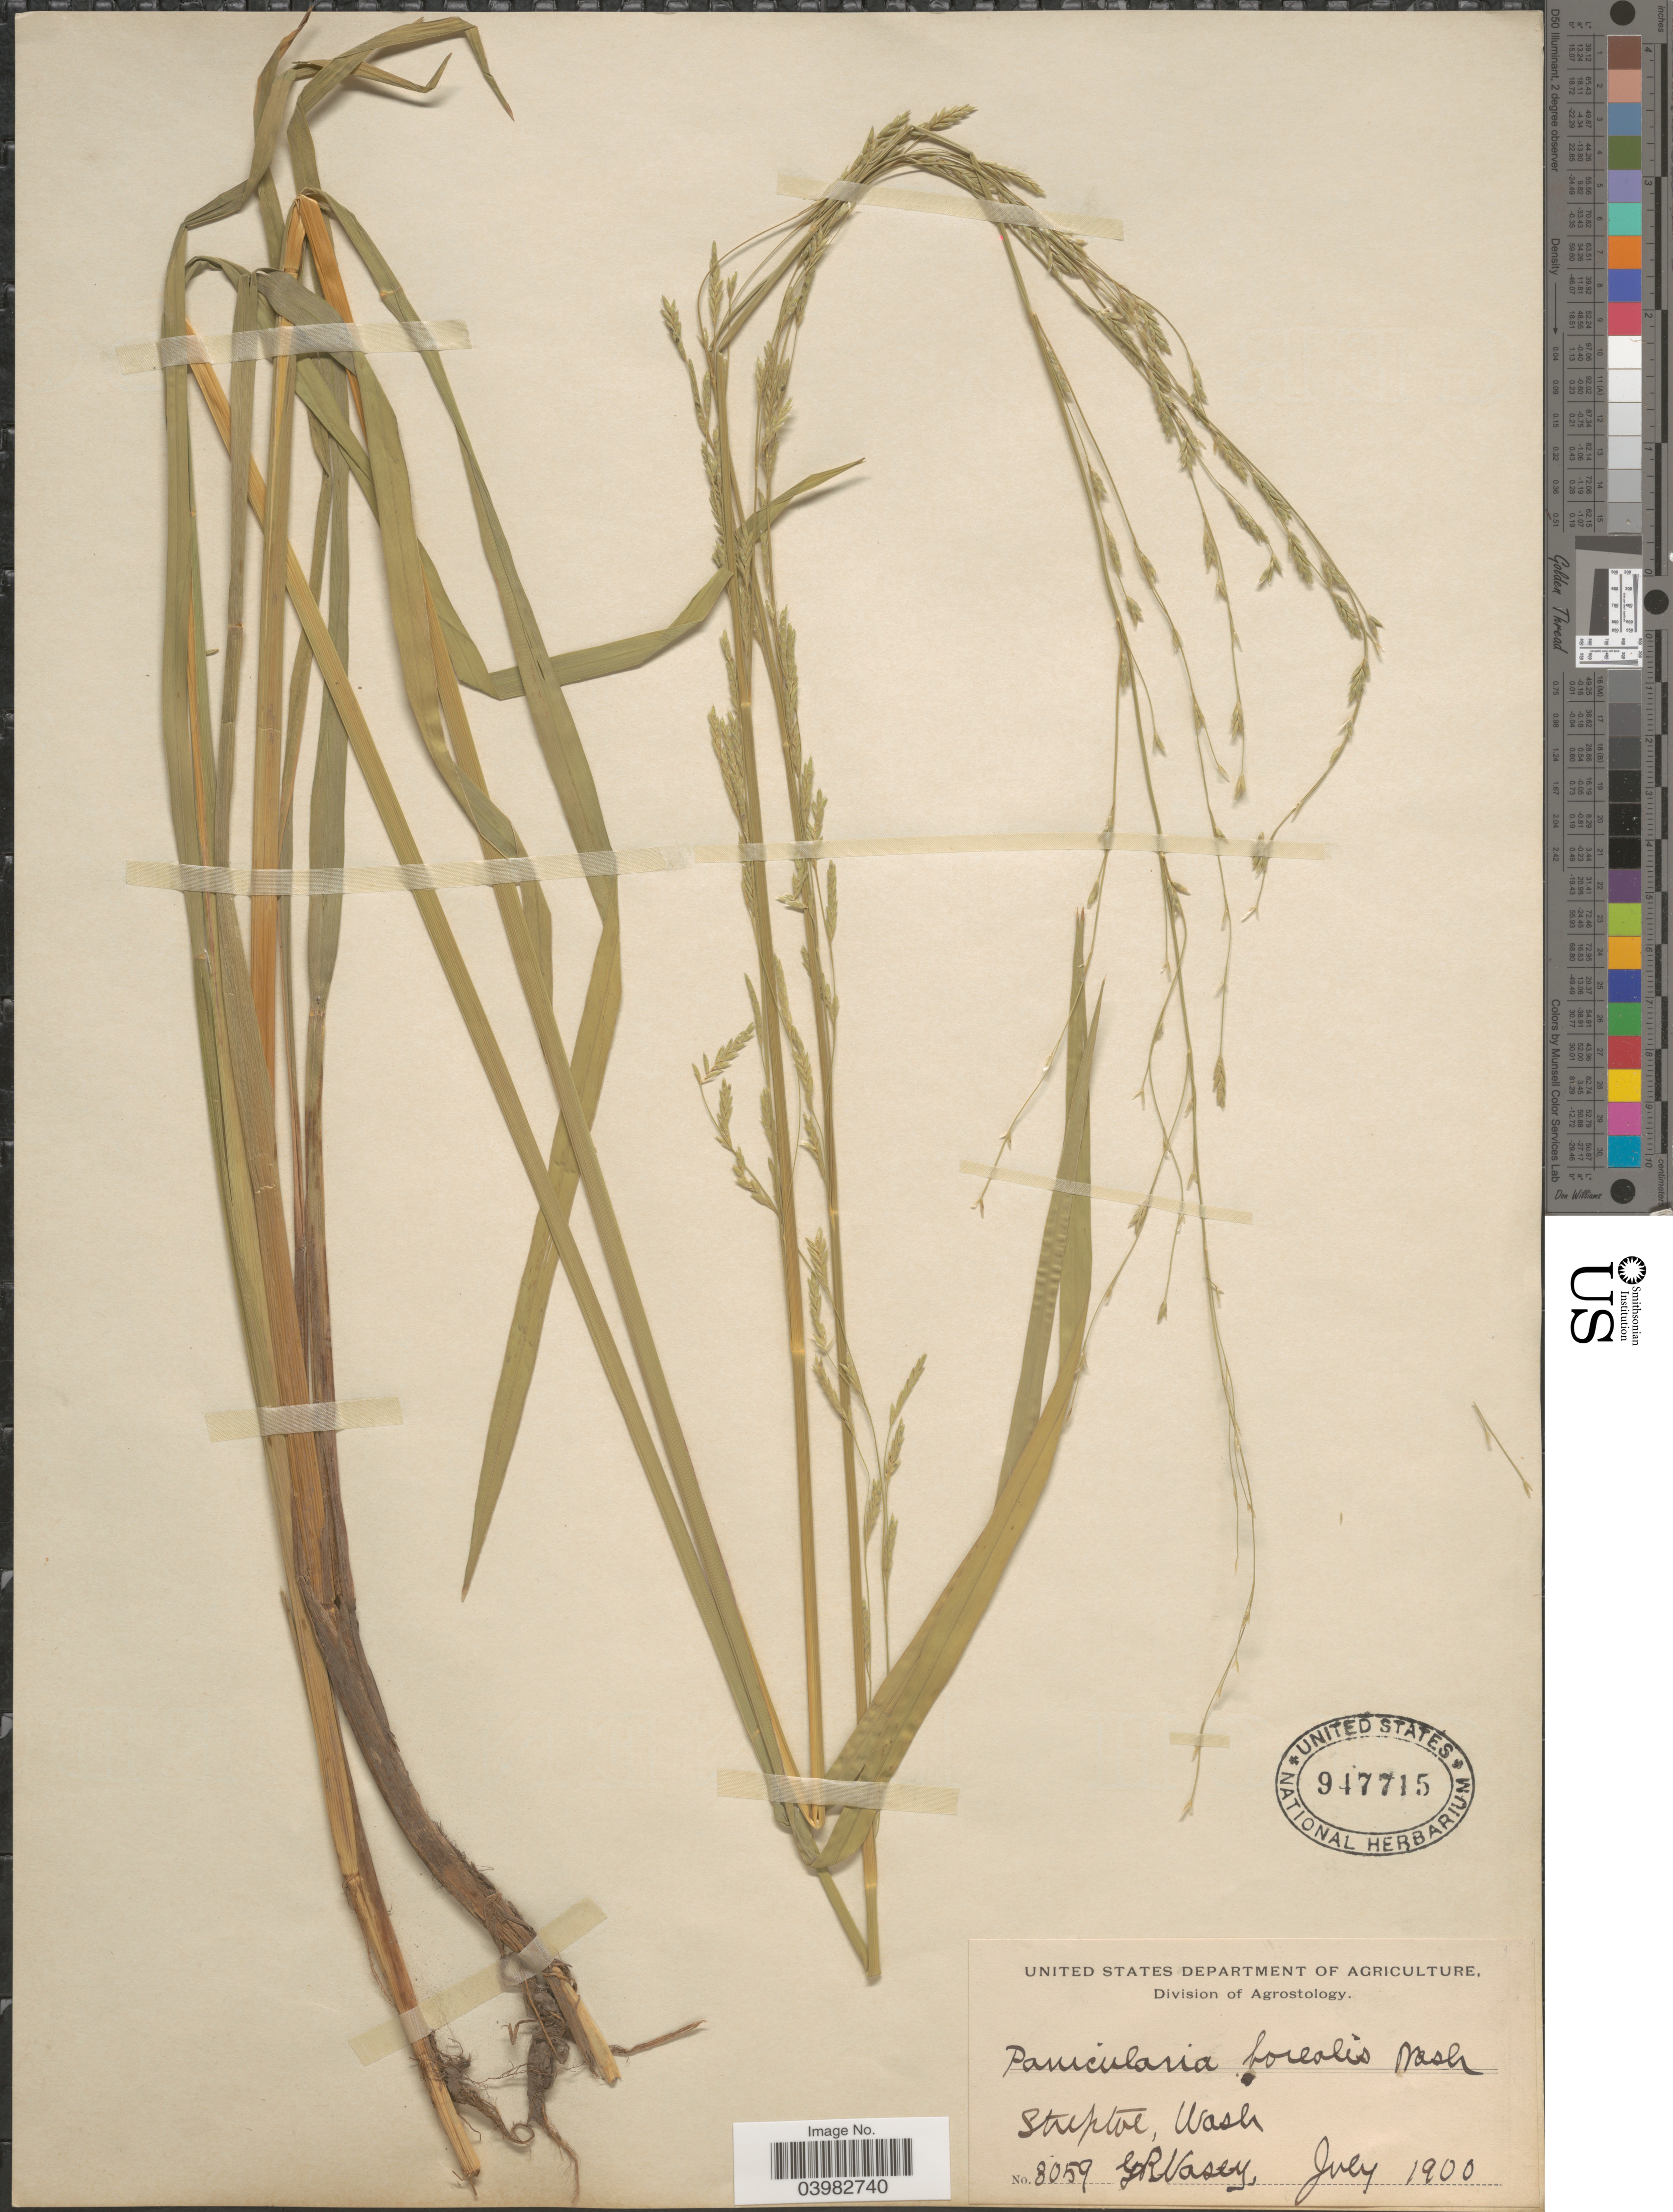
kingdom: Plantae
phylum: Tracheophyta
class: Liliopsida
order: Poales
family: Poaceae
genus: Glyceria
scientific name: Glyceria borealis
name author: (Nash) Batchelder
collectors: G. R. Vasey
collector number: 8059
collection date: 1900-07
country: United States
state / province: Washington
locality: Streptoe.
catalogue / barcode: US 947715